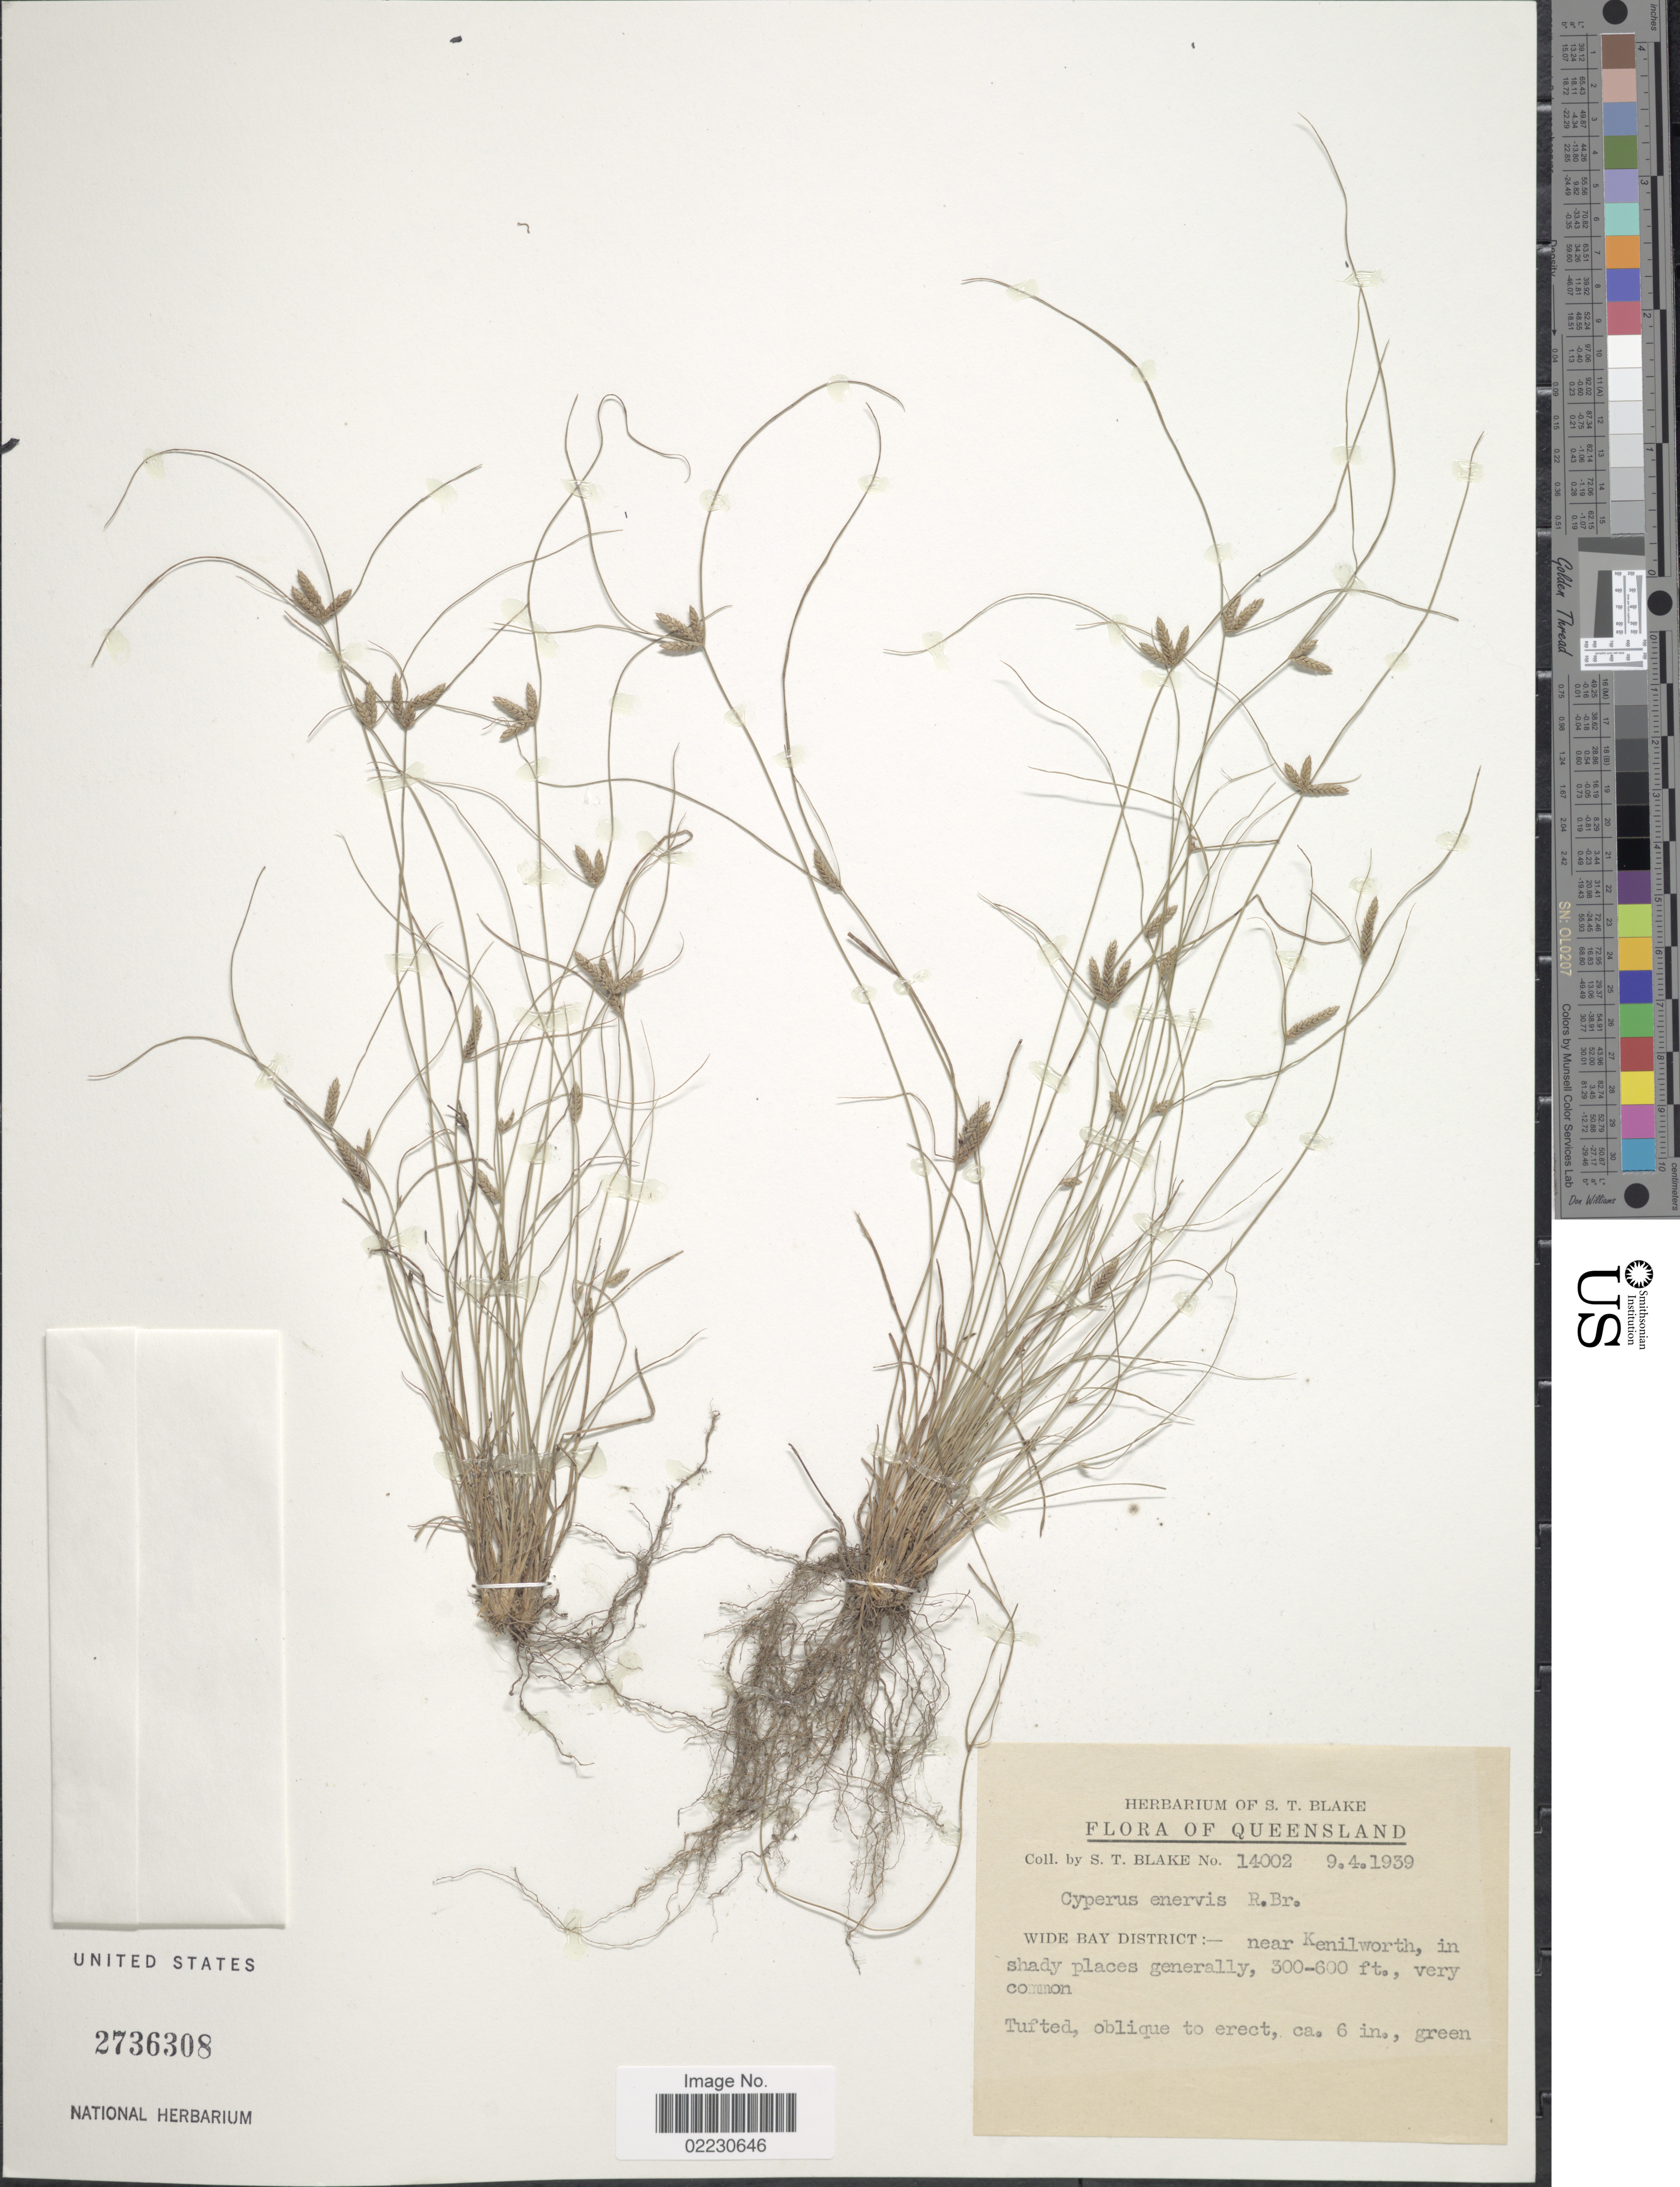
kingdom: Plantae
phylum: Tracheophyta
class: Liliopsida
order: Poales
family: Cyperaceae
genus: Cyperus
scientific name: Cyperus enervis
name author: R. Br.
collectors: S. T. Blake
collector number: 14002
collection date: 1939-04-09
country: Australia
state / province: Queensland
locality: Wide Bay District:- near Kenilworth, in sahdy places generally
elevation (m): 91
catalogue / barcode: US 2736308